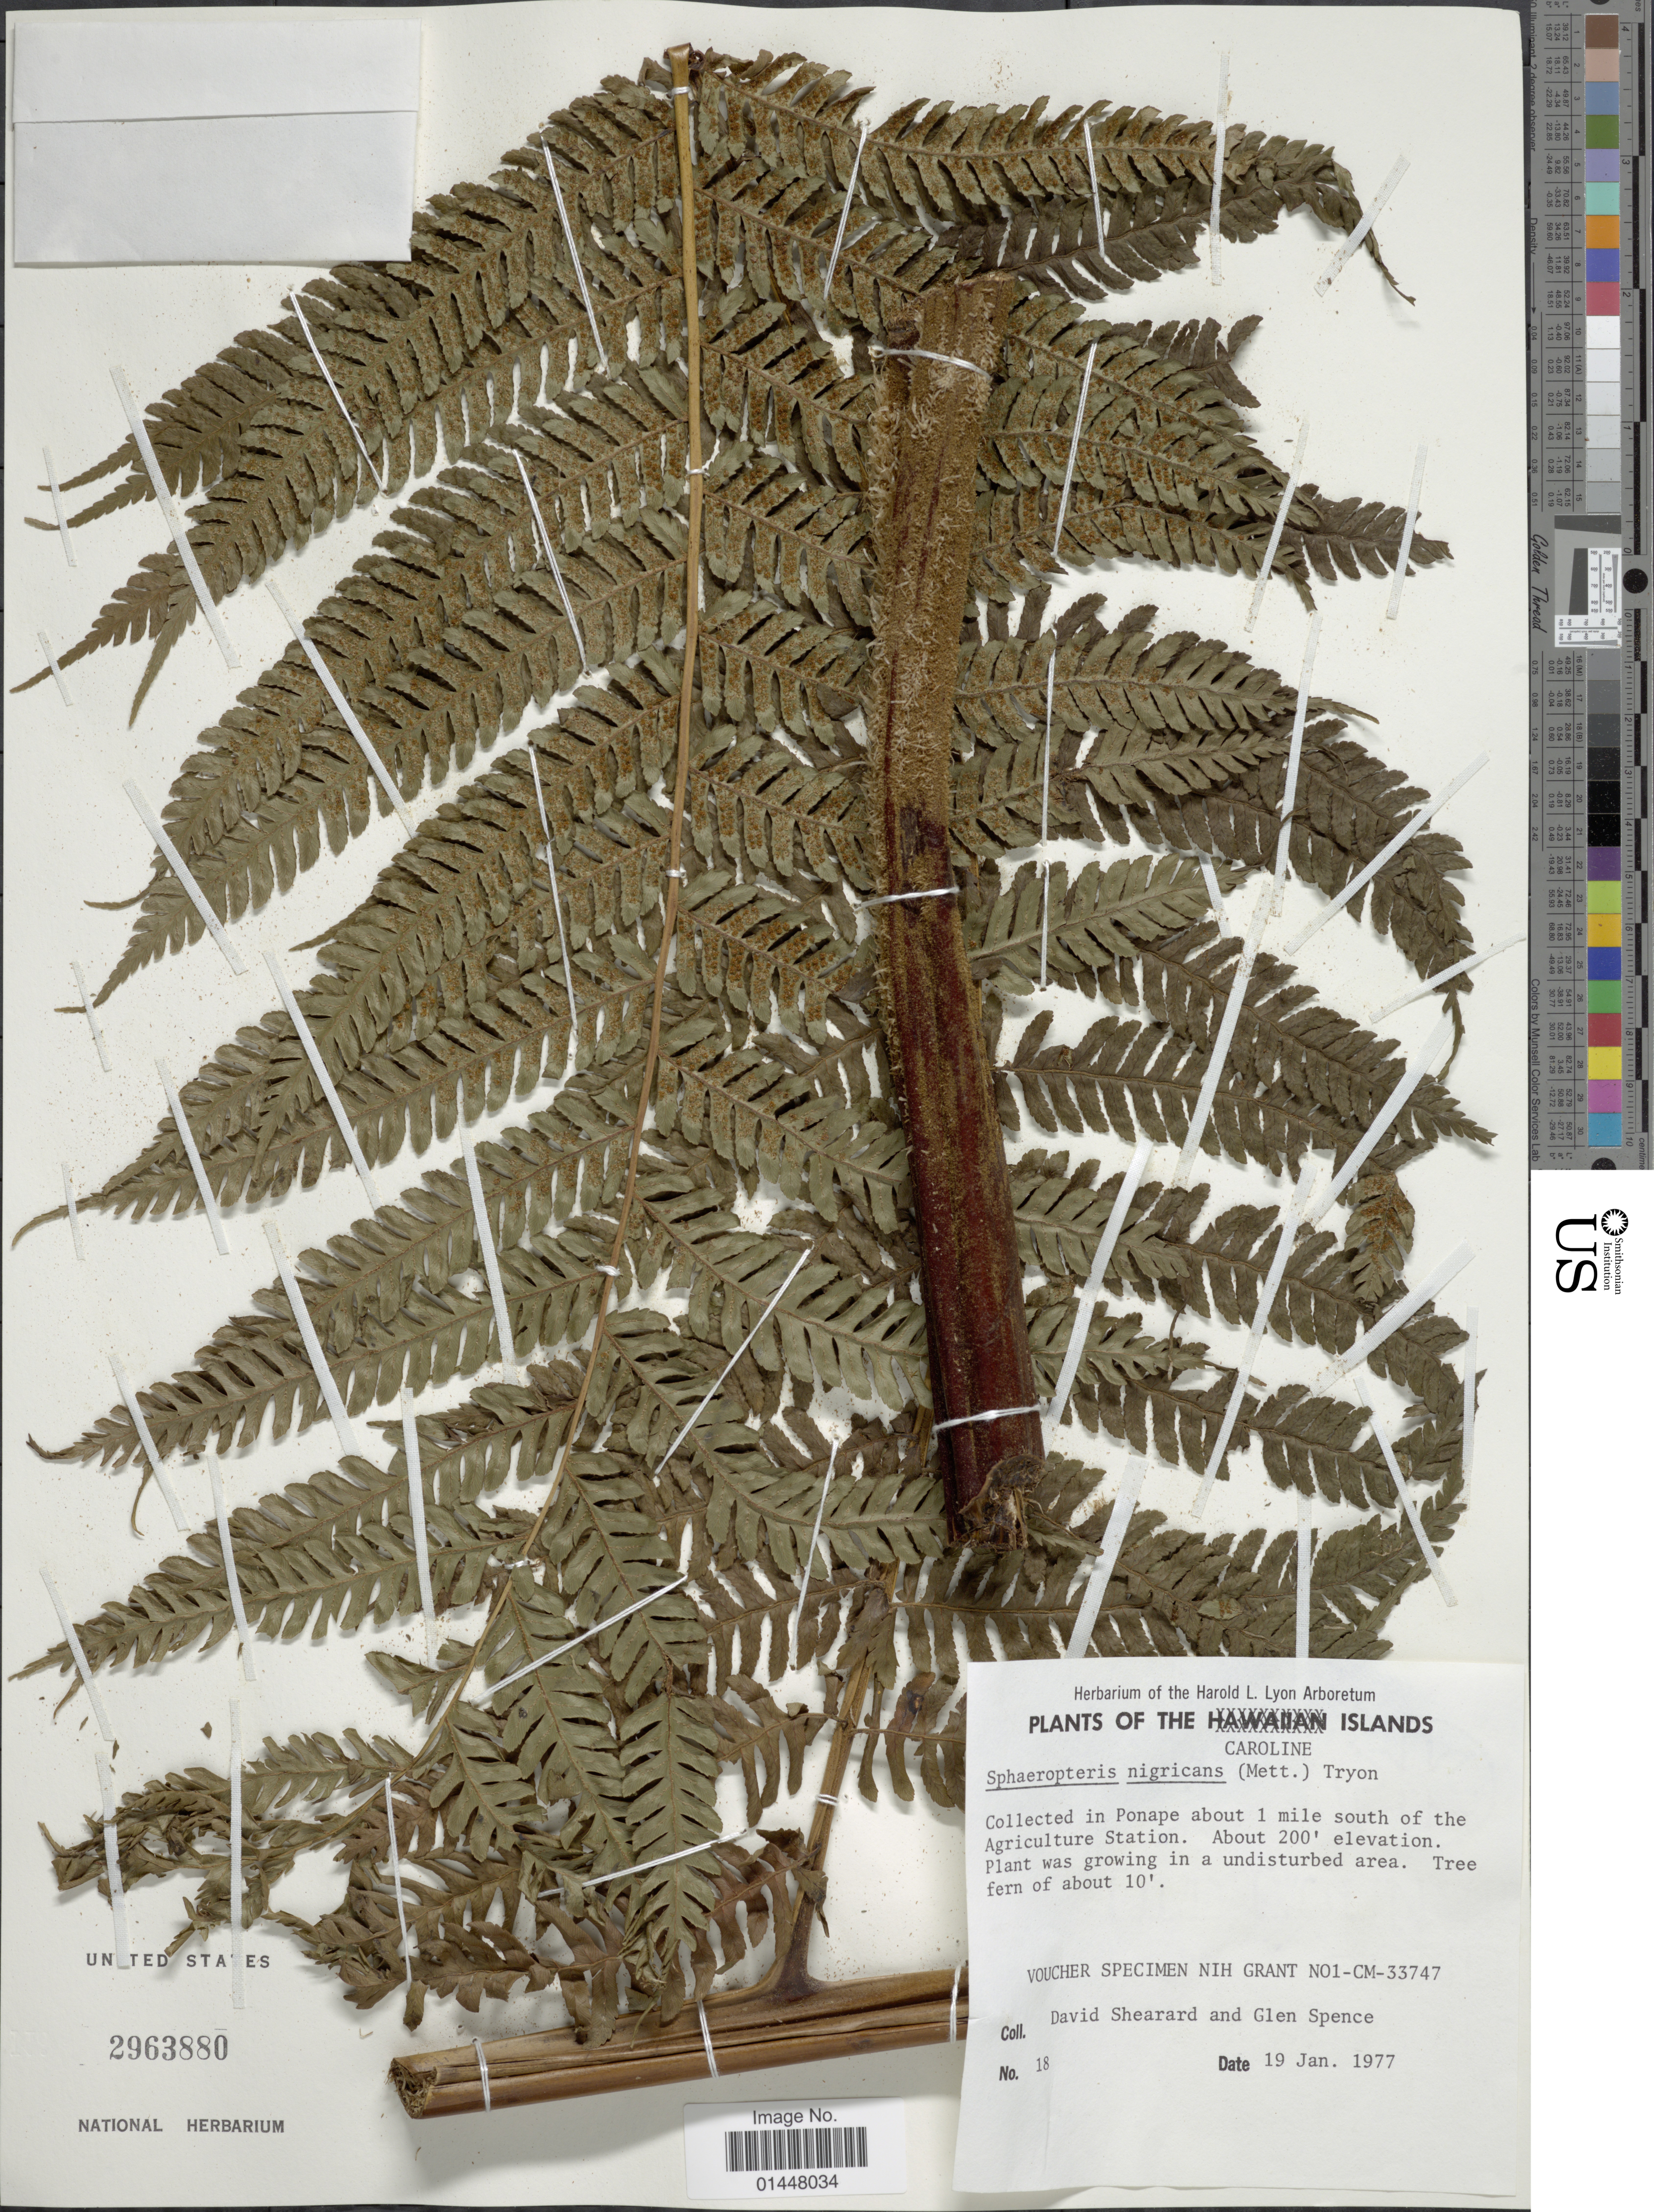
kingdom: Plantae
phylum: Tracheophyta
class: Polypodiopsida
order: Cyatheales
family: Cyatheaceae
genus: Sphaeropteris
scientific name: Sphaeropteris nigricans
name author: (Mett.) R.M. Tryon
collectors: D. Shearard & G. Spence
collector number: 18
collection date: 1977-01-19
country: Micronesia, Federated States of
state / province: Pohnpei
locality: The Caroline Islands, in Ponape about 1 mile south of the Agriculture Station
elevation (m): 61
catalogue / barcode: US 2963880